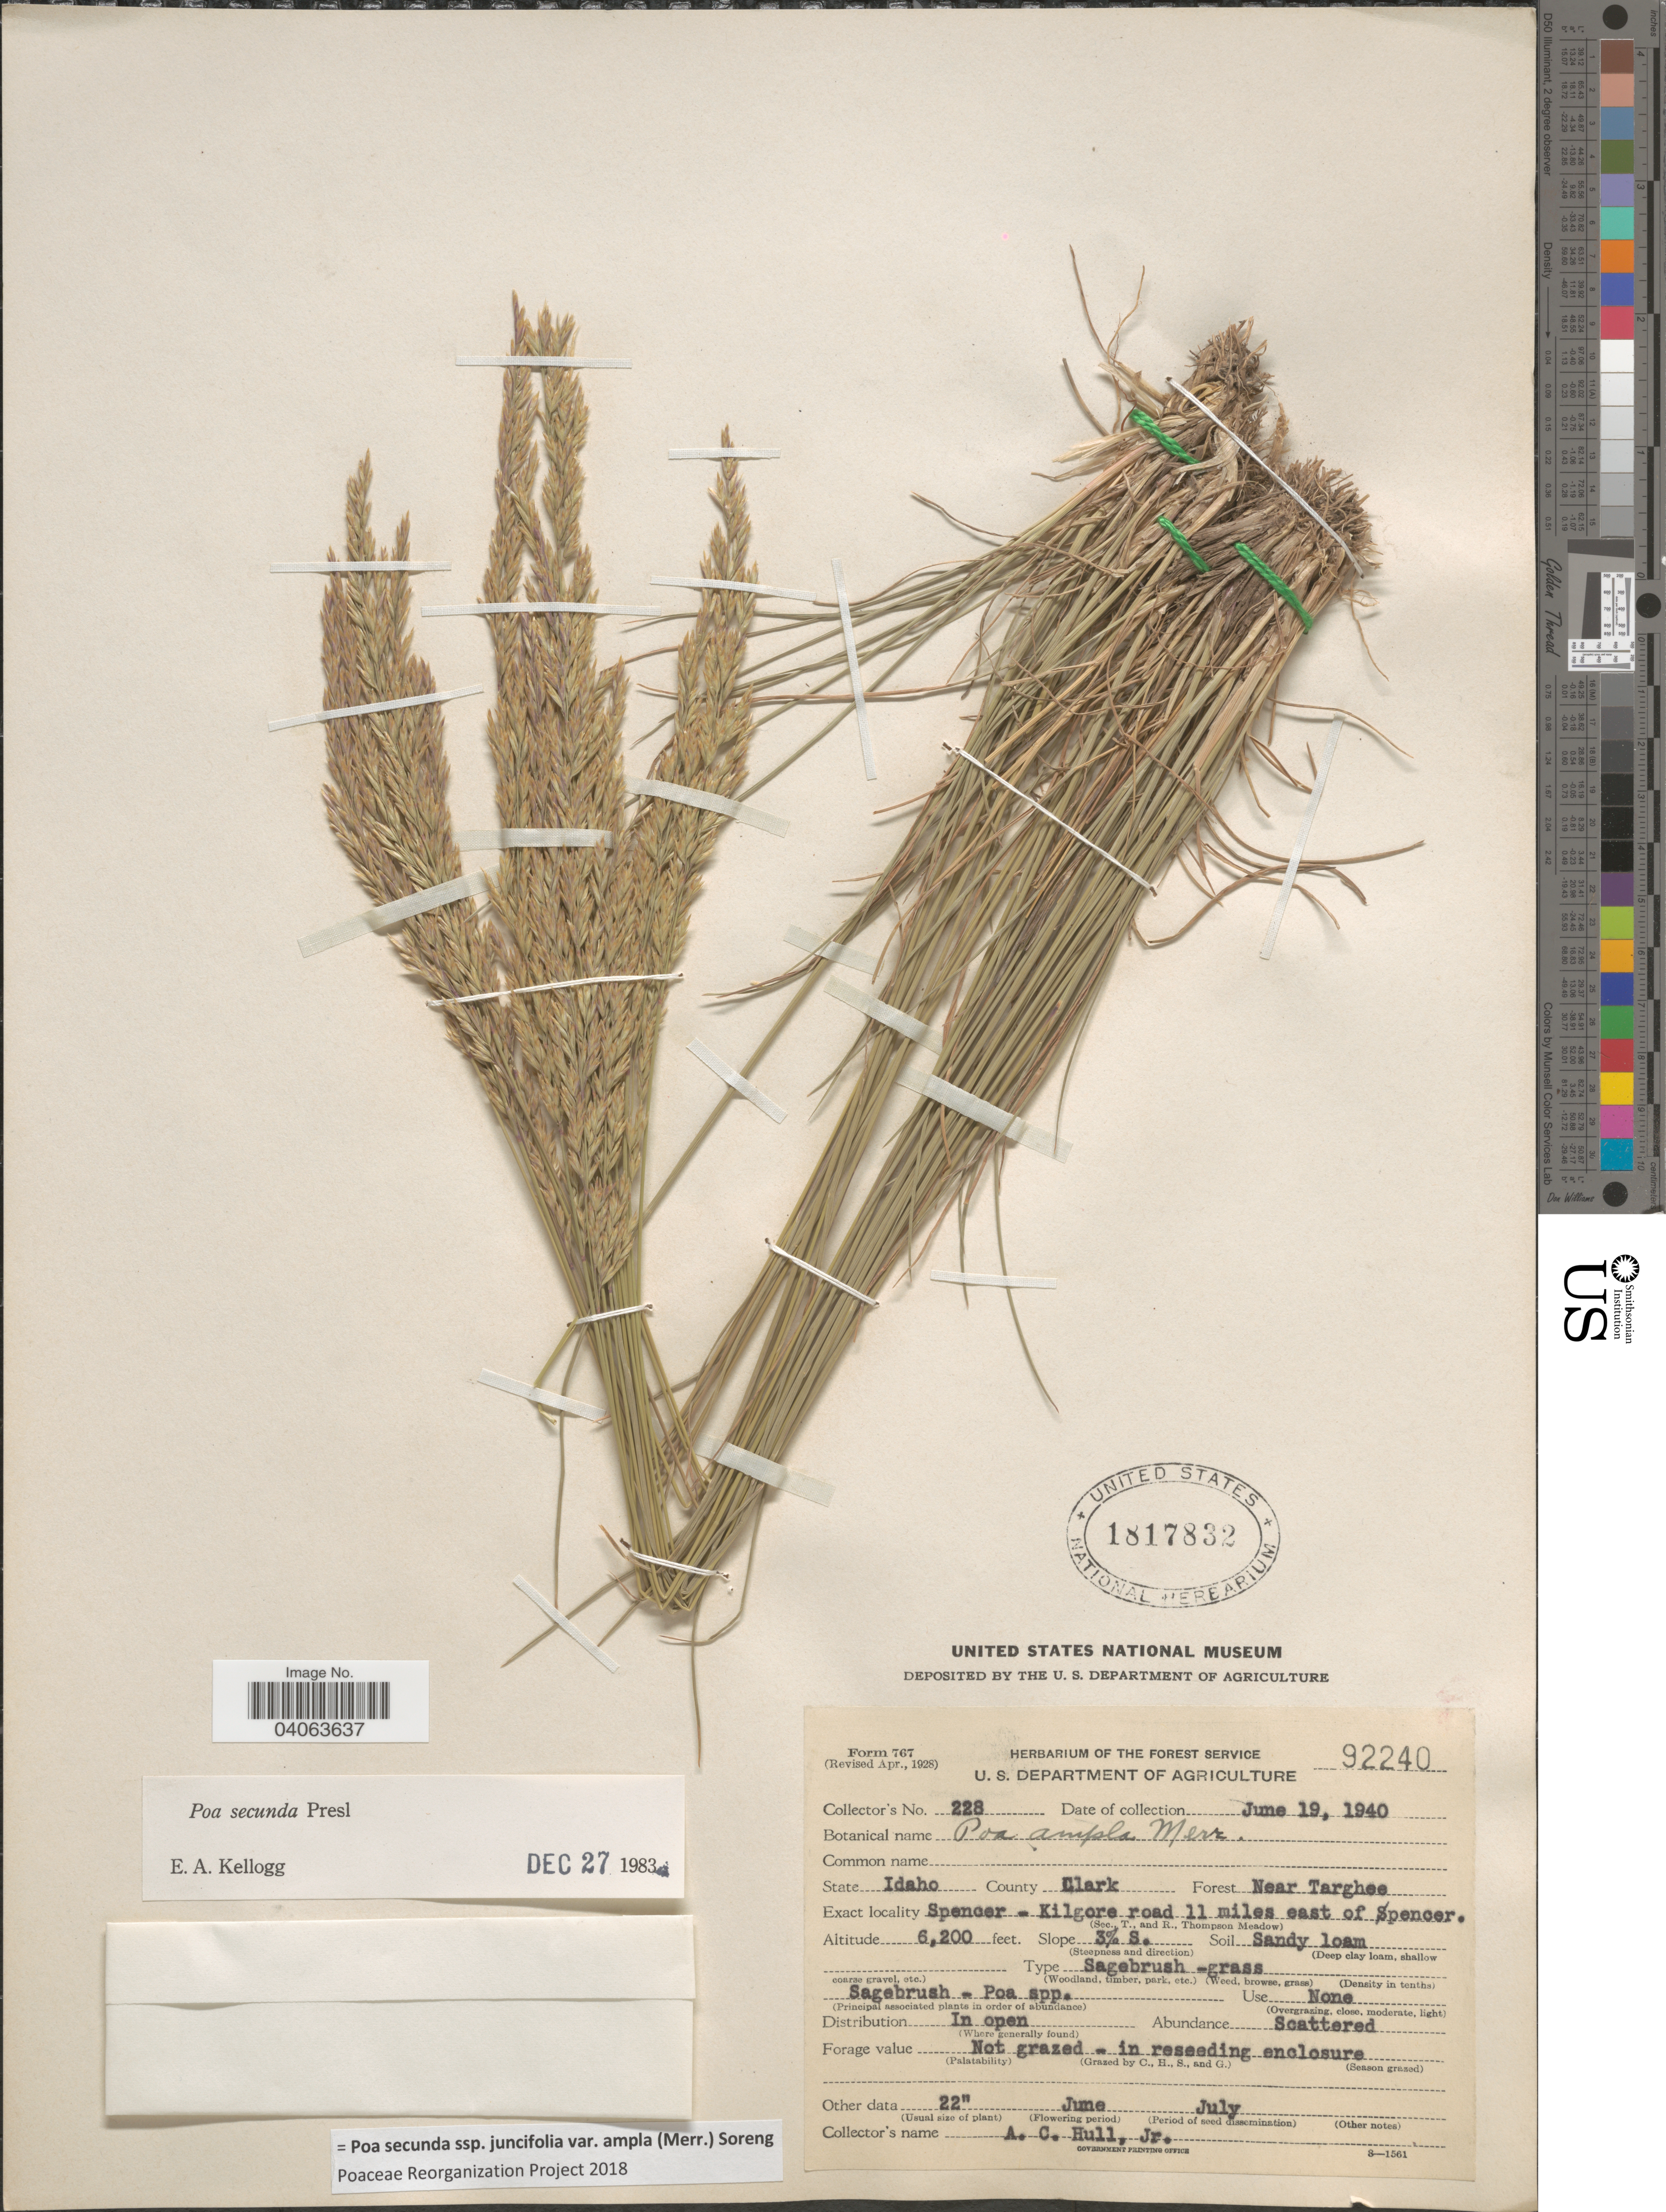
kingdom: Plantae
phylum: Tracheophyta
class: Liliopsida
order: Poales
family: Poaceae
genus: Poa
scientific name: Poa secunda subsp. juncifolia var. ampla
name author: (Merr.) Soreng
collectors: A. Hull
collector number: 228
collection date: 1940-06-19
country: United States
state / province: Idaho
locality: County Clark. Forest Near Targhee. Spencer - Kilgore road 11 miles east of Spencer. Slope 3% S.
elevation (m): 1890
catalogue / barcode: US 1817832